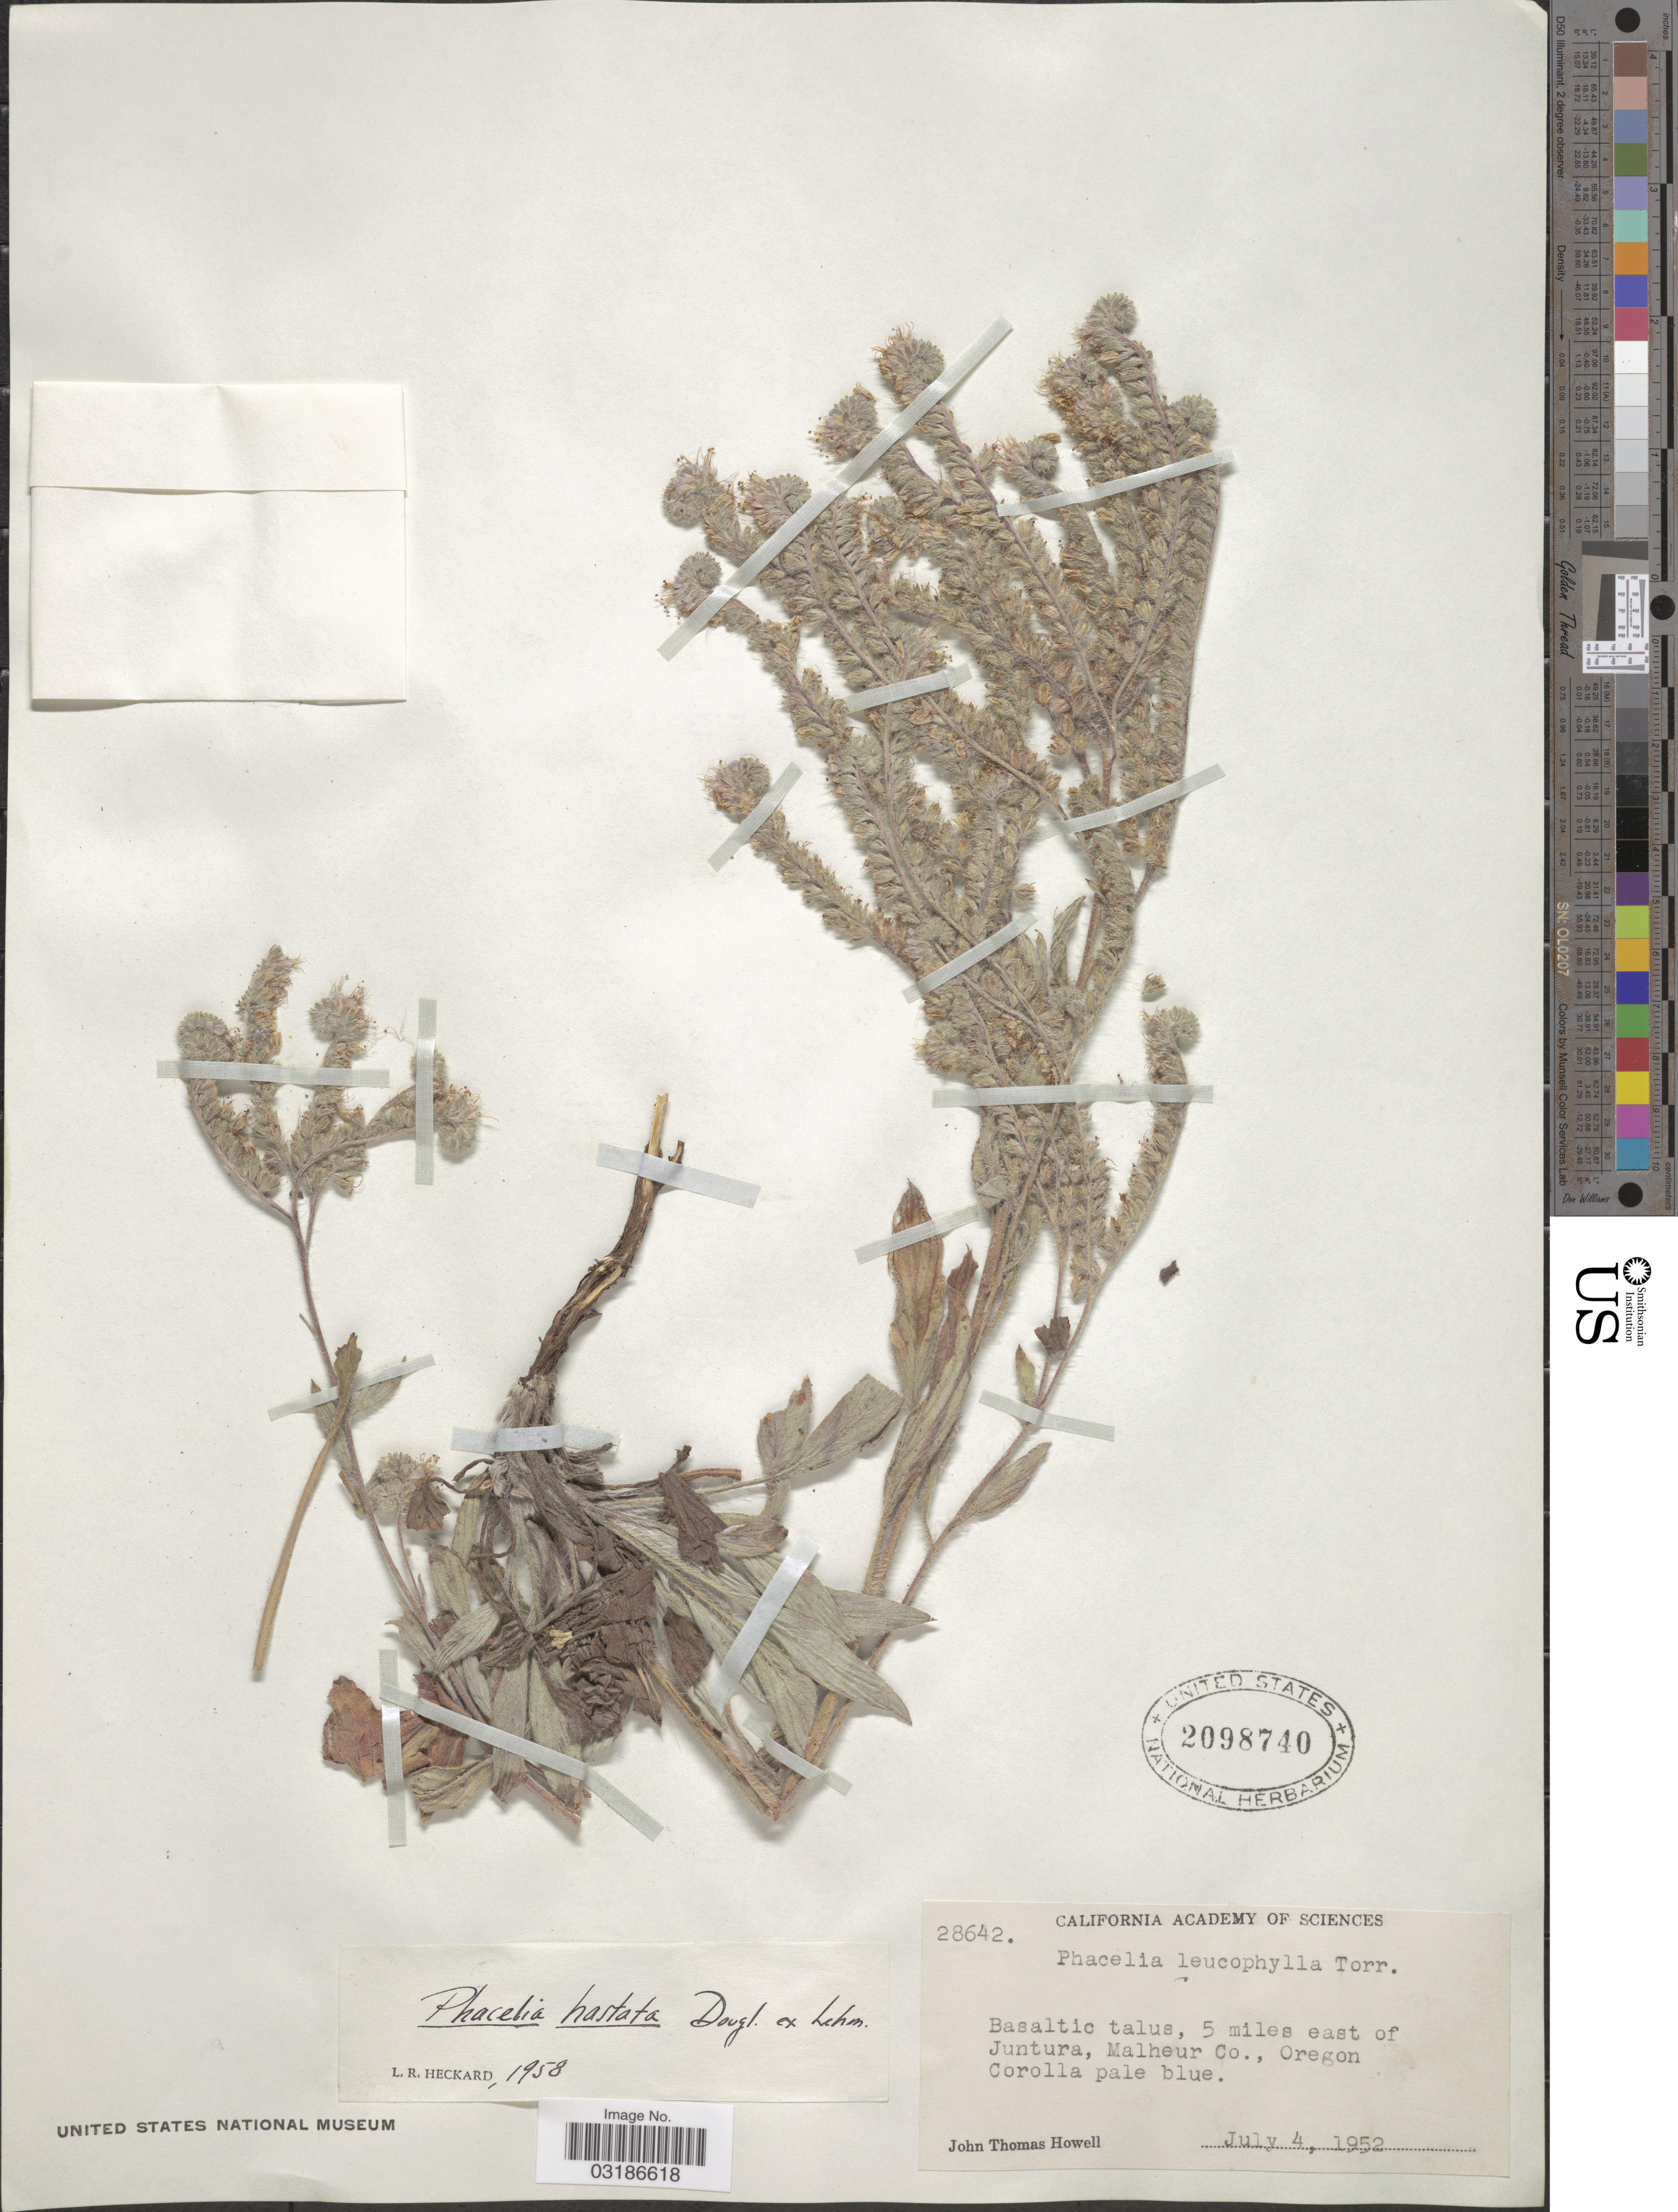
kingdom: Plantae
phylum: Tracheophyta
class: Magnoliopsida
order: Boraginales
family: Hydrophyllaceae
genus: Phacelia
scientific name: Phacelia hastata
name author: Douglas ex Lehm.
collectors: J. T. Howell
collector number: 28642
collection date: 1952-07-04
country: United States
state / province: Oregon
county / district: Malheur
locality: Basaltic talus, 5 miles east of Juntura, Malheur Co., Oregon.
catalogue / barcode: US 2098740